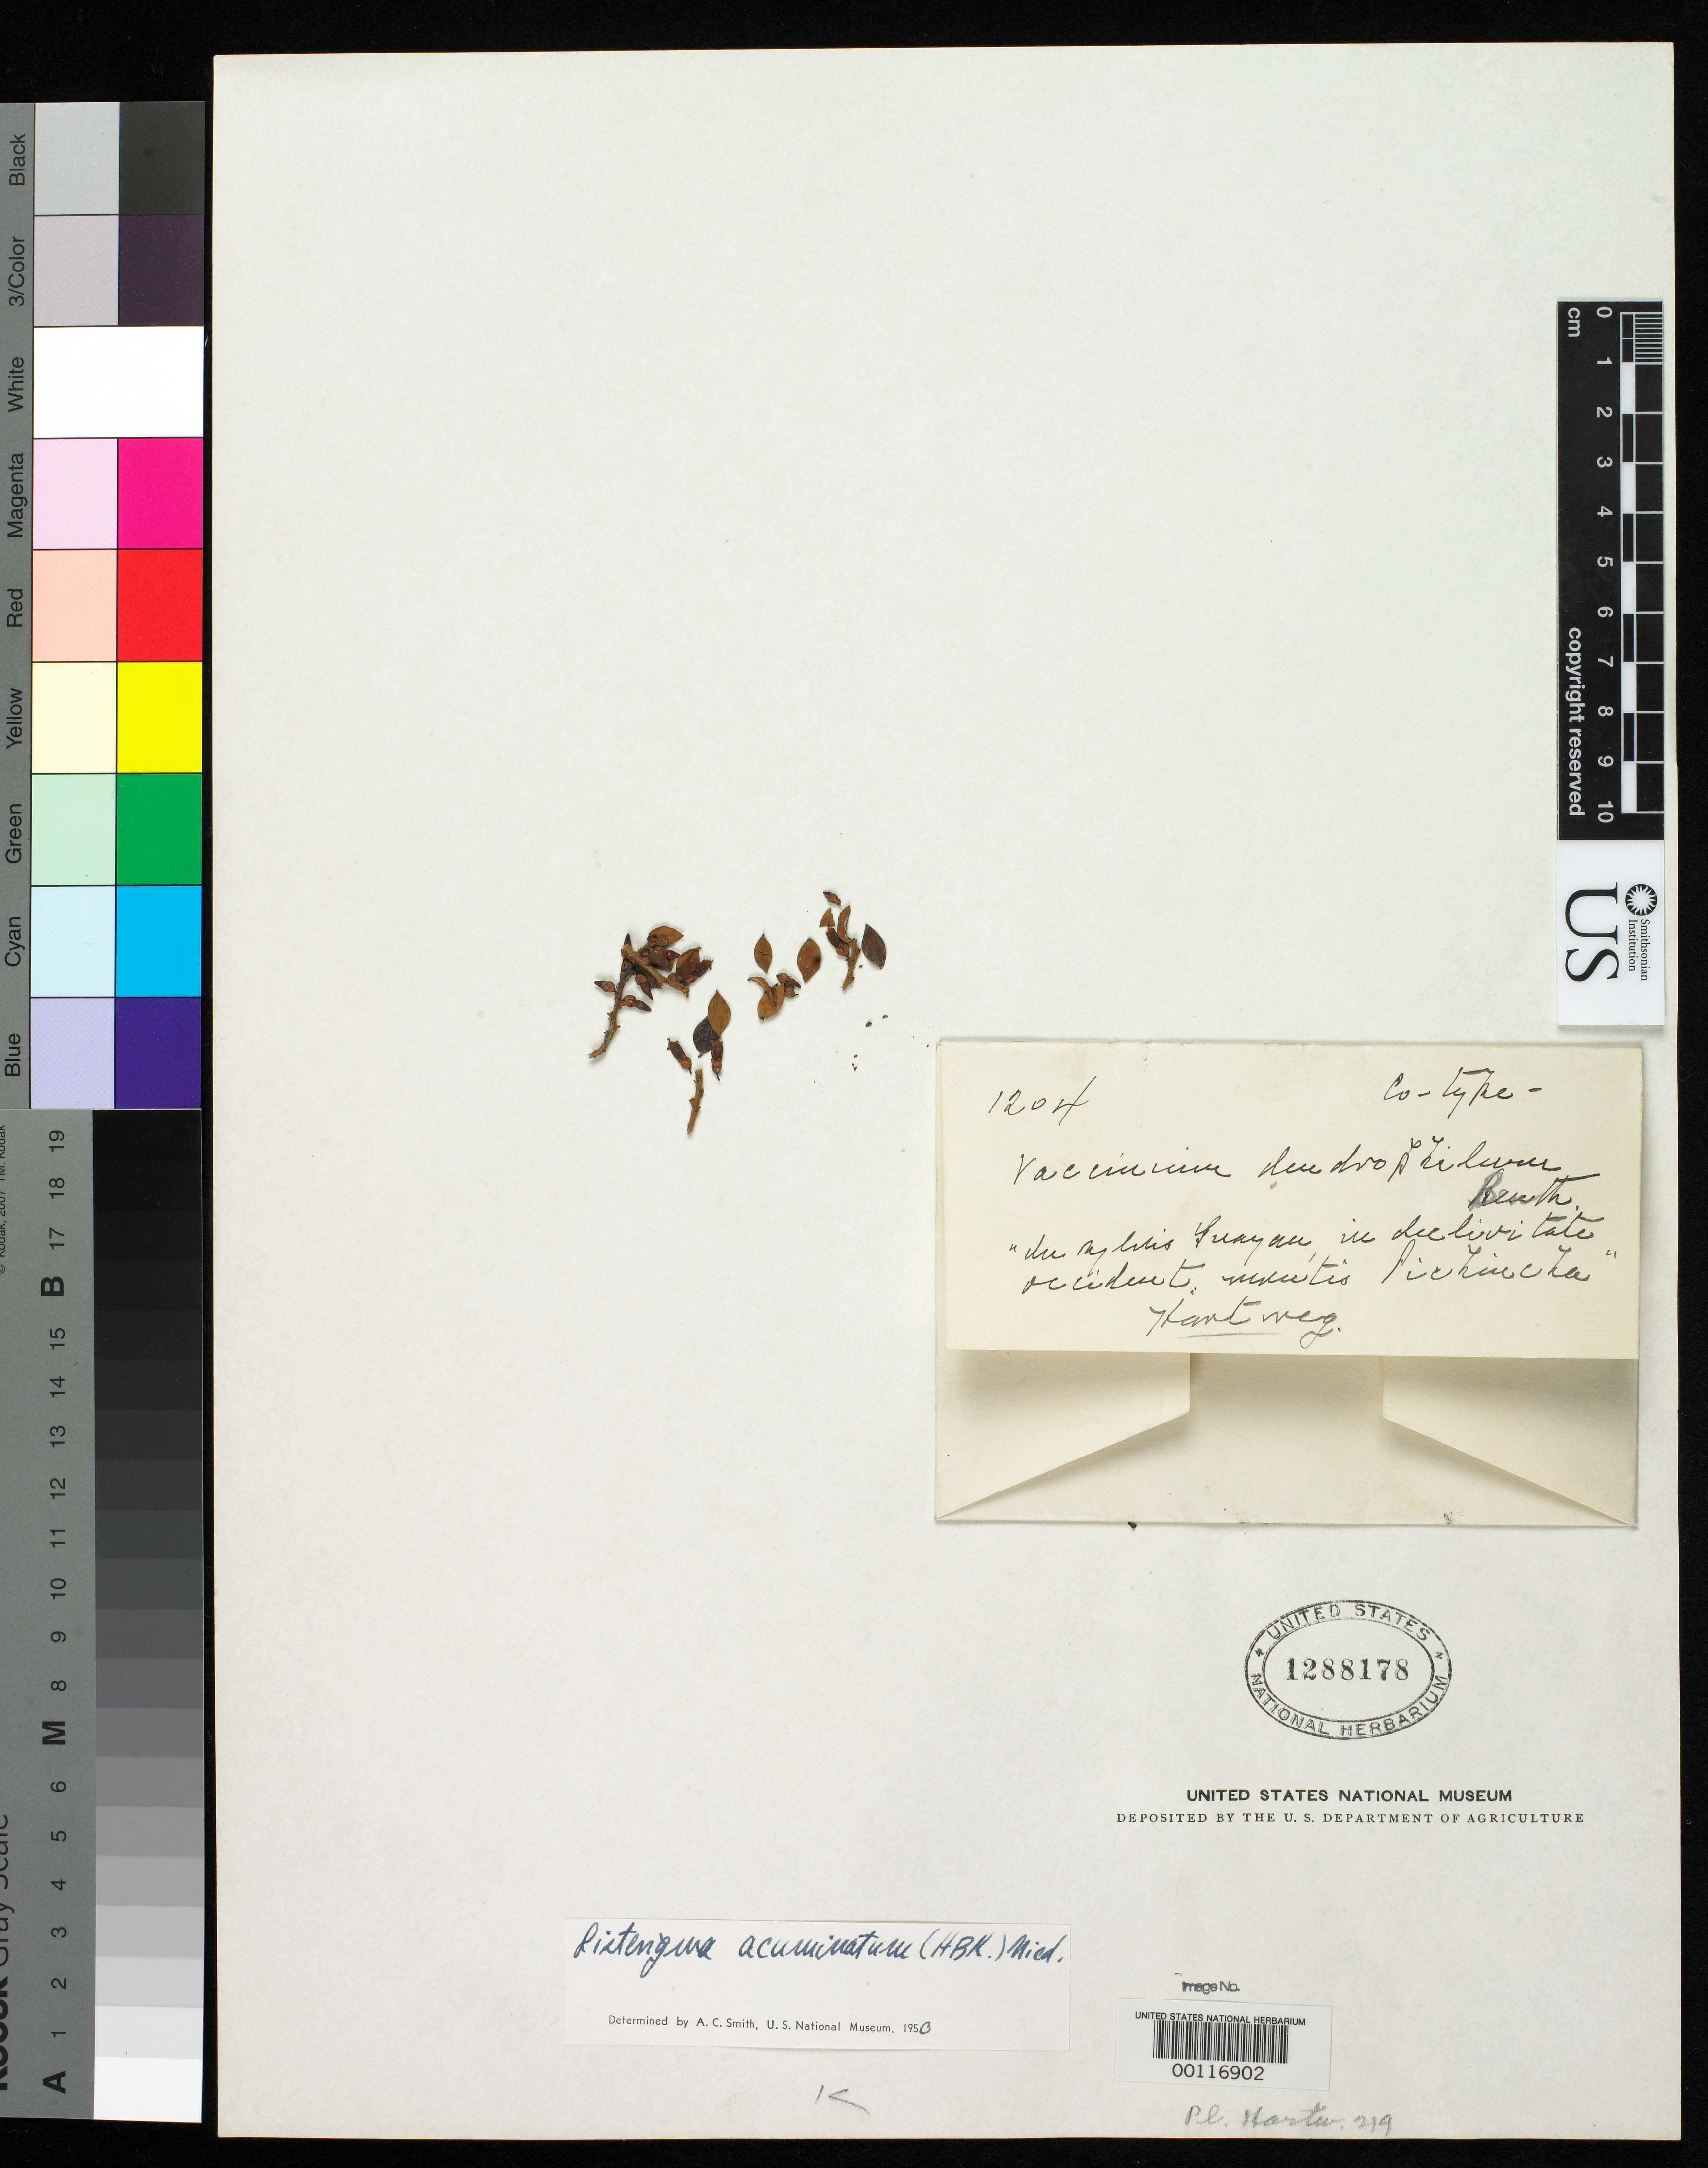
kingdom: Plantae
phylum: Tracheophyta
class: Magnoliopsida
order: Ericales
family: Ericaceae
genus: Vaccinium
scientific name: Vaccinium dendrophilum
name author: Benth.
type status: Type Fragment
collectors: K. Hartweg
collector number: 1204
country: Ecuador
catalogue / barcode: US 1288178